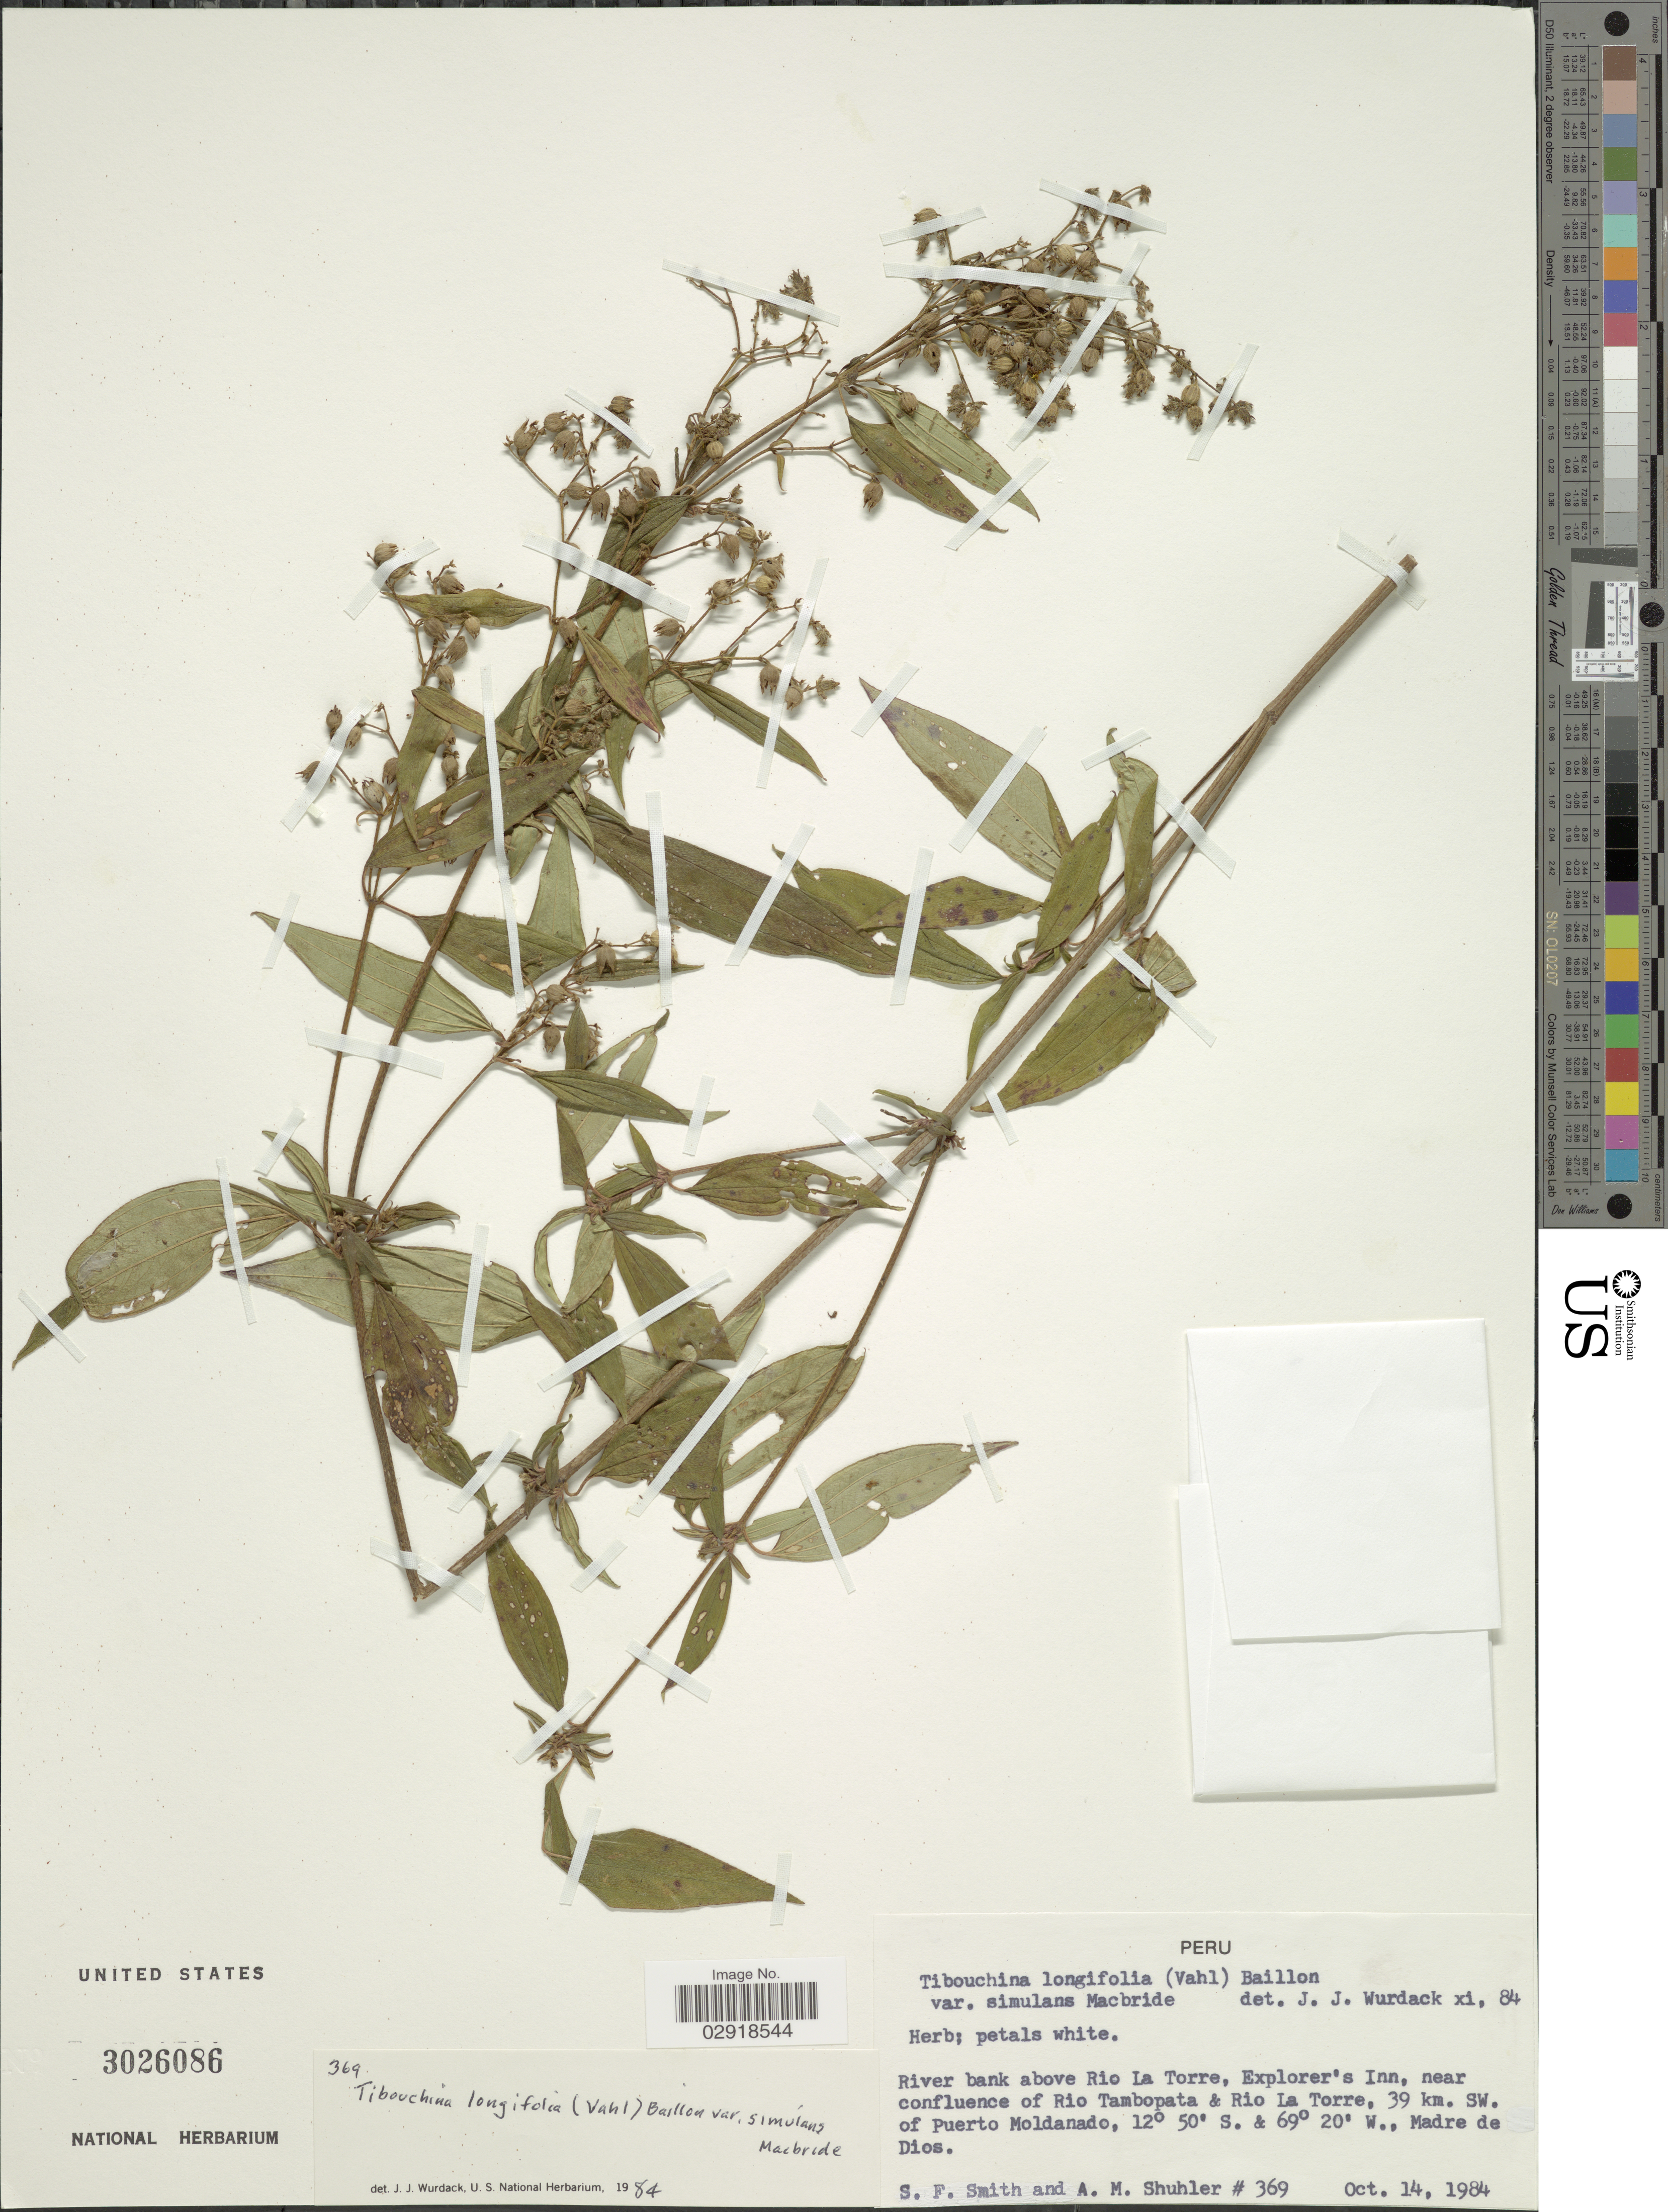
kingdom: Plantae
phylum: Tracheophyta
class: Magnoliopsida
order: Myrtales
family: Melastomataceae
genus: Chaetogastra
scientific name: Chaetogastra longifolia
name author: (Vahl) DC.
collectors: S.F. Smith & A. Shuhler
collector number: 369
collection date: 1984-10-14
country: Peru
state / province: Madre de Dios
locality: River bank above Rio La Torre, Explorer's Inn, near confluence of Rio Tambopata & Rio La Torre, 39 km. SW. of Puerto Moldanado.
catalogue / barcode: US 3026086